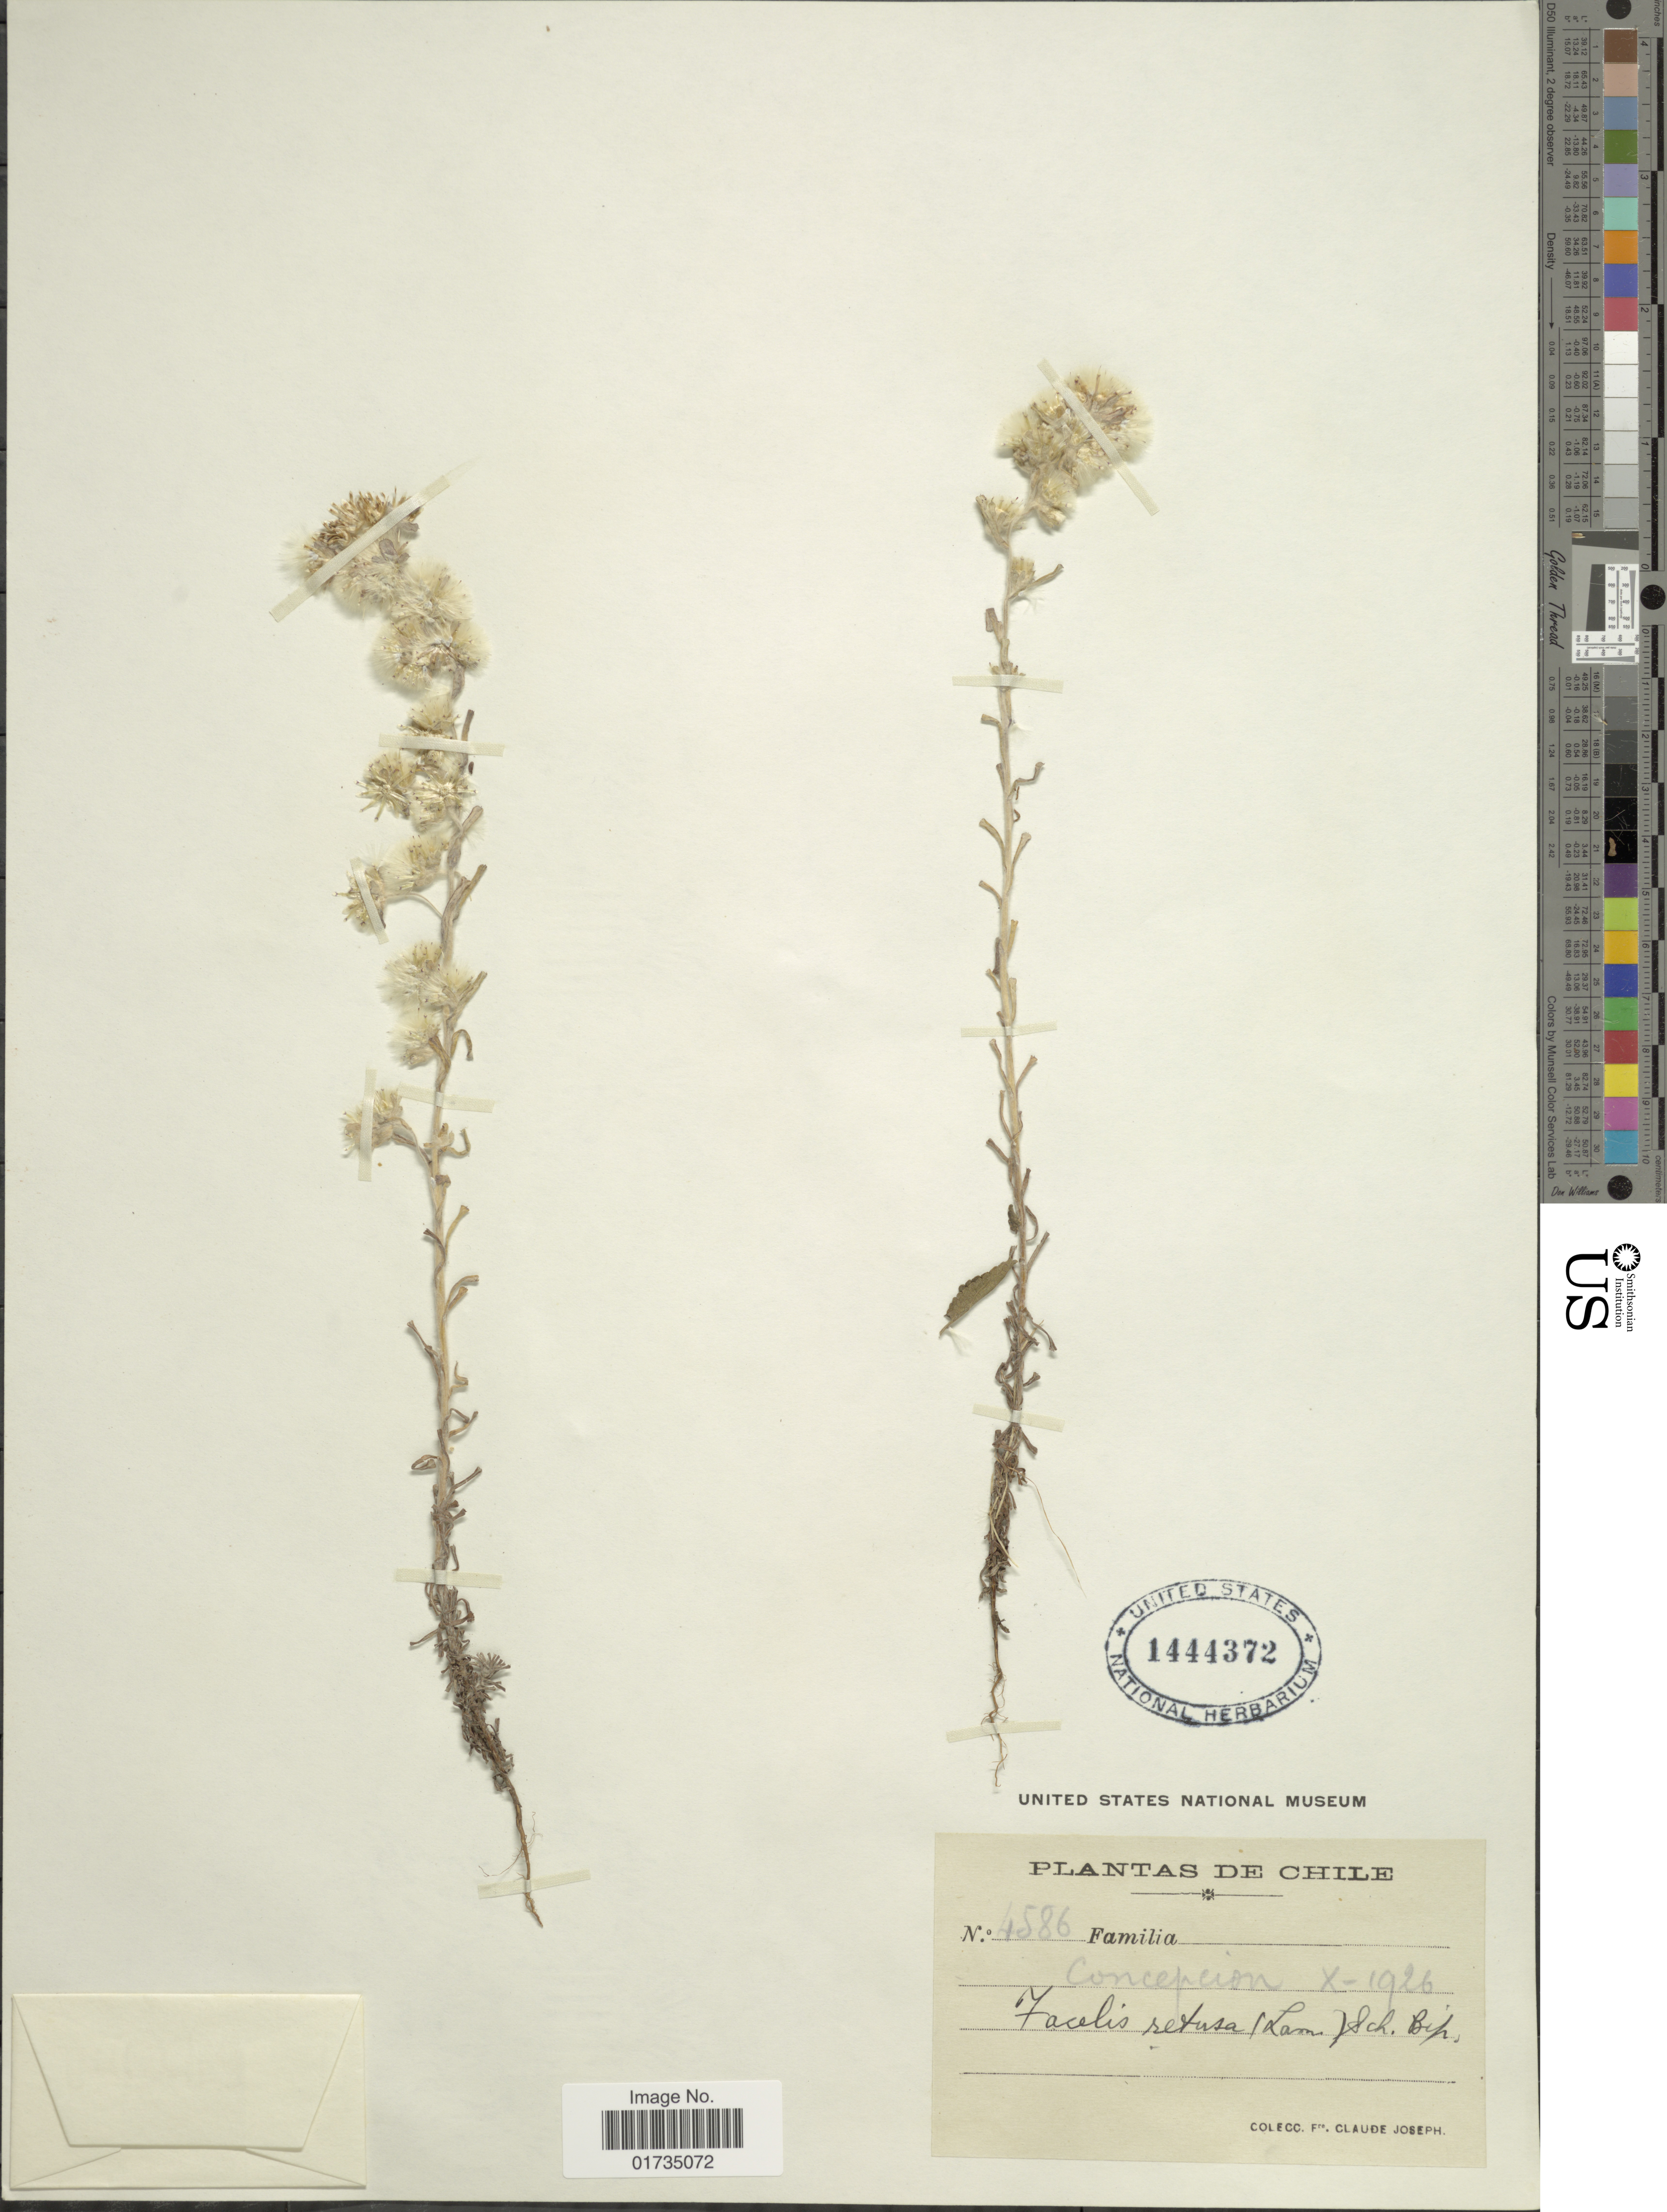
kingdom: Plantae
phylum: Tracheophyta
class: Magnoliopsida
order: Asterales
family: Asteraceae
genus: Facelis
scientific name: Facelis retusa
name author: (Lam.) Sch. Bip.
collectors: Frere Claude Joseph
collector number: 4586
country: Chile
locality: Chile. Concepcion.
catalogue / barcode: US 1444372